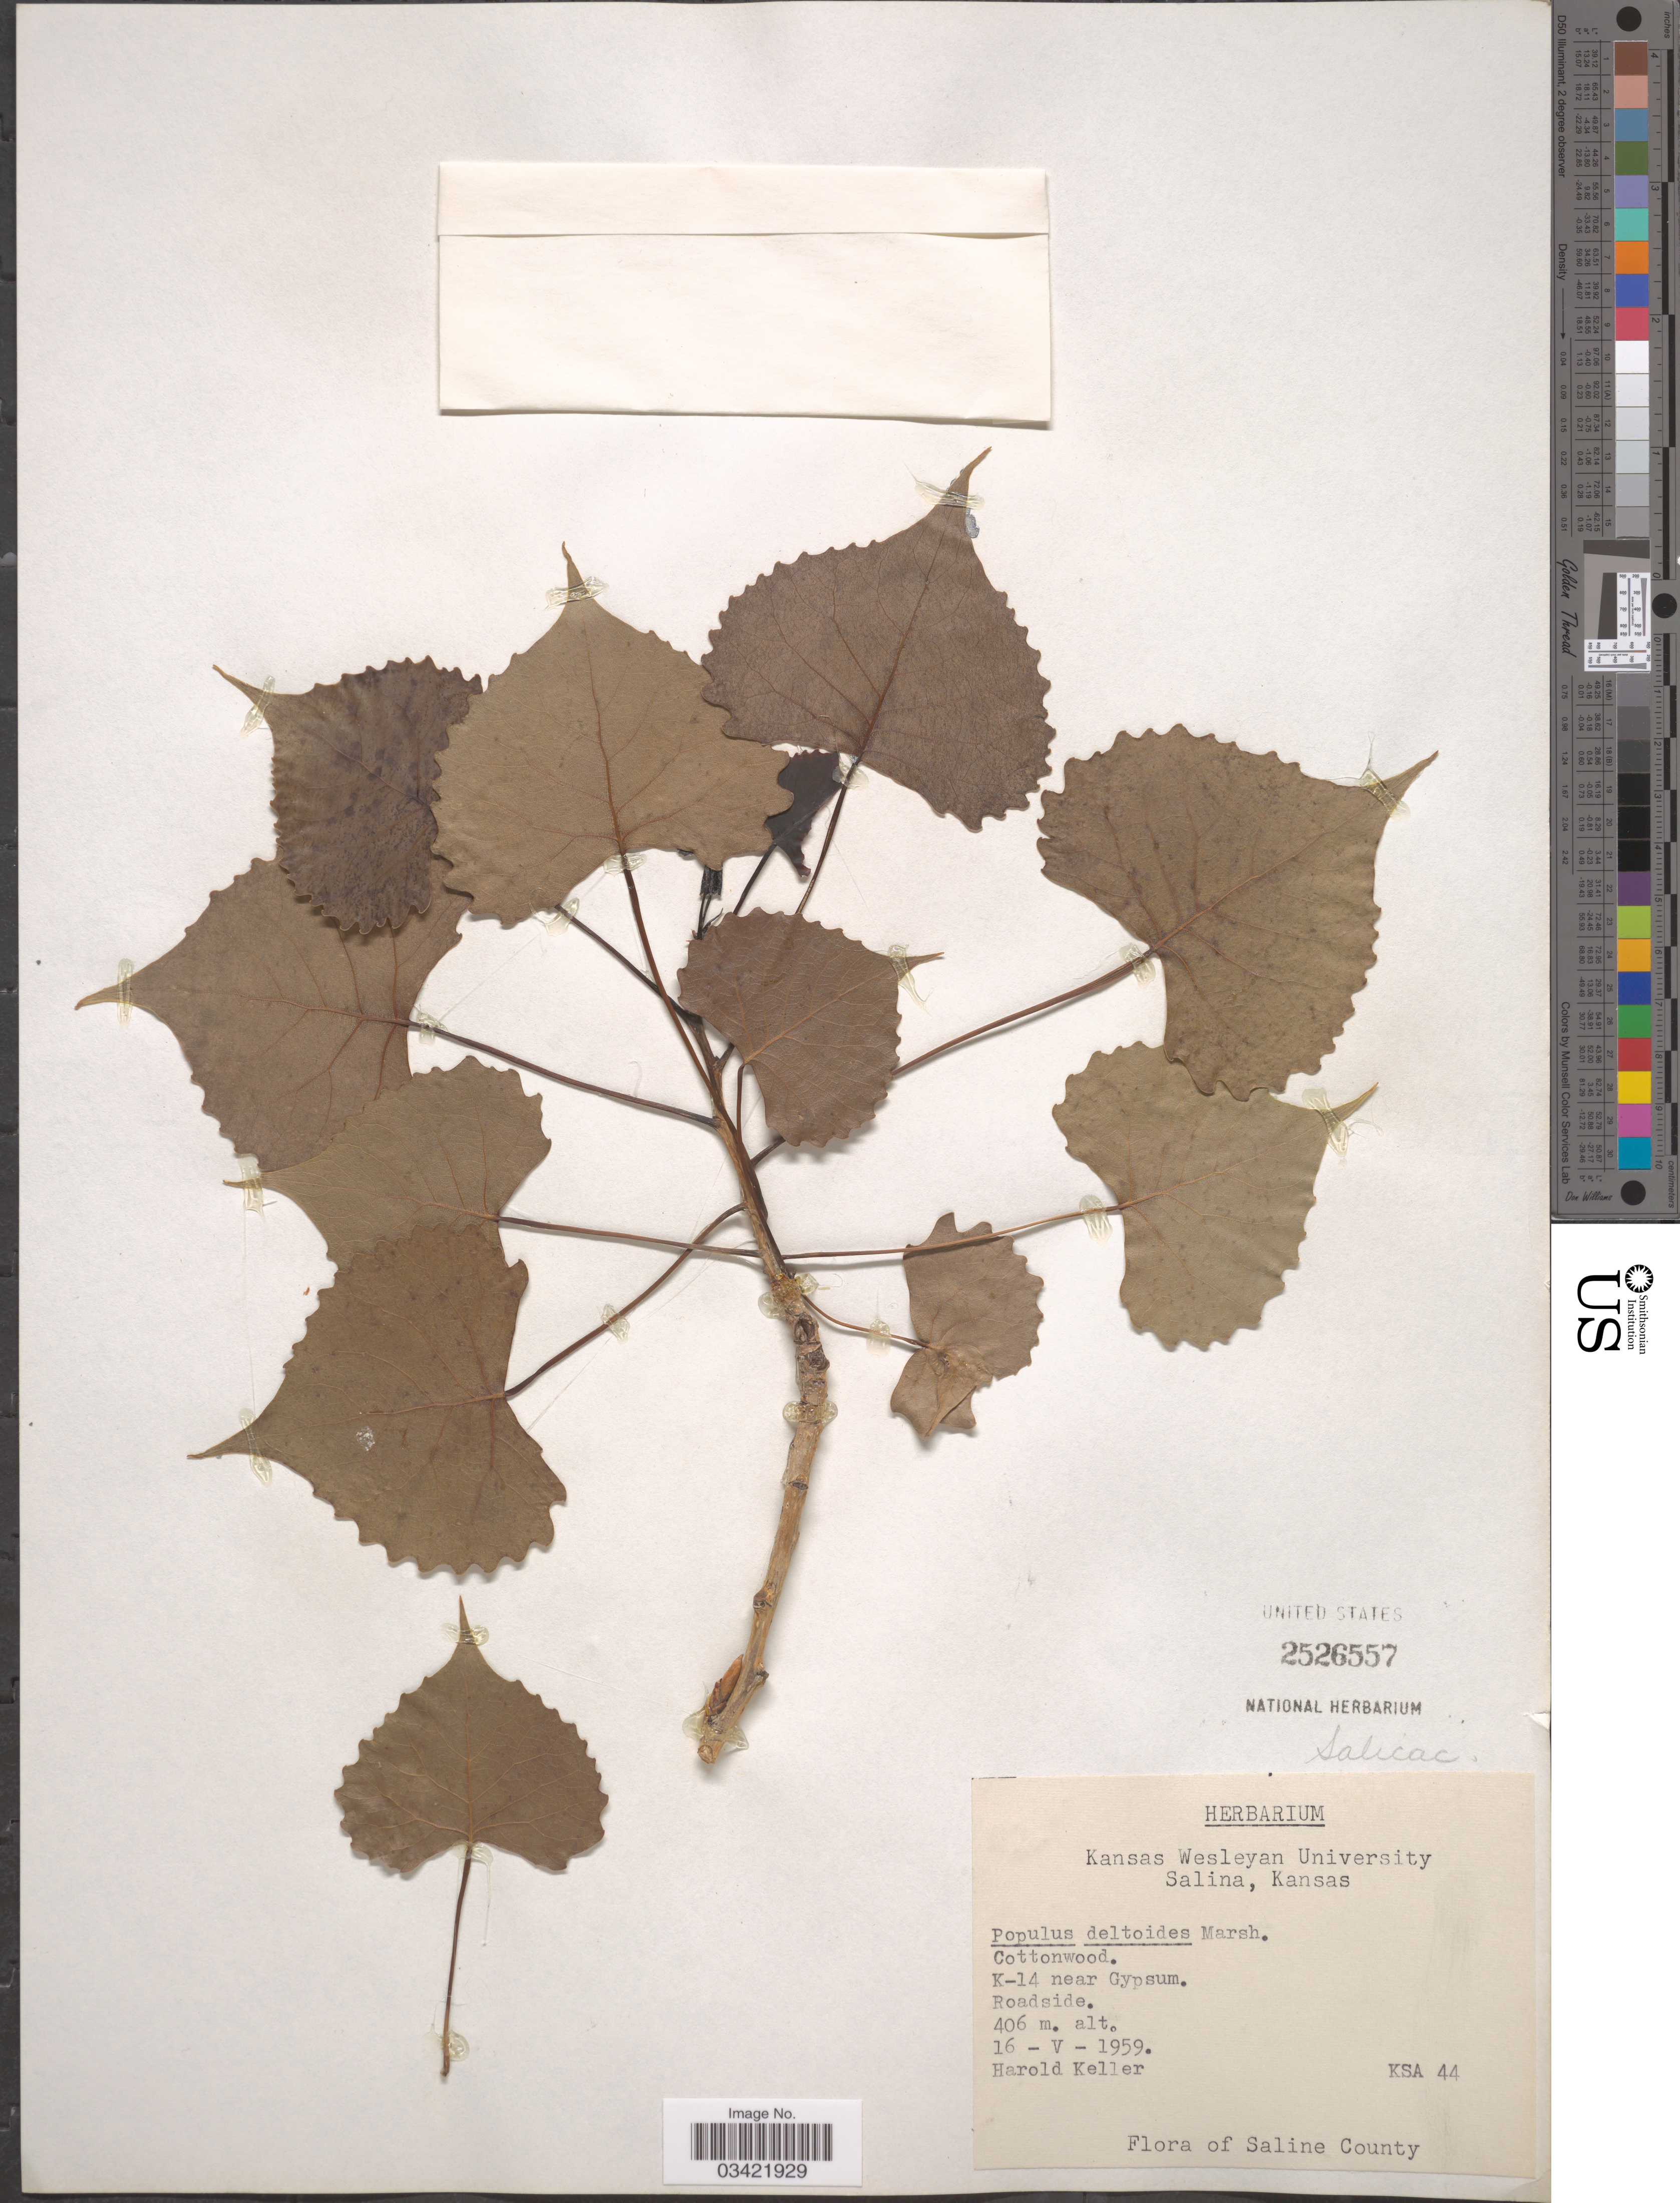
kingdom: Plantae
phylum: Tracheophyta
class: Magnoliopsida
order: Malpighiales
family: Salicaceae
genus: Populus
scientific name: Populus deltoides subsp. monilifera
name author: (Aiton) Eckenw.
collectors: H. Keller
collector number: KSA 44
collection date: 1959-05-16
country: United States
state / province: Kansas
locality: Cottonwood. K-14 near Gypsum. Roadside. Saline County.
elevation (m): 406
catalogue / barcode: US 2526557